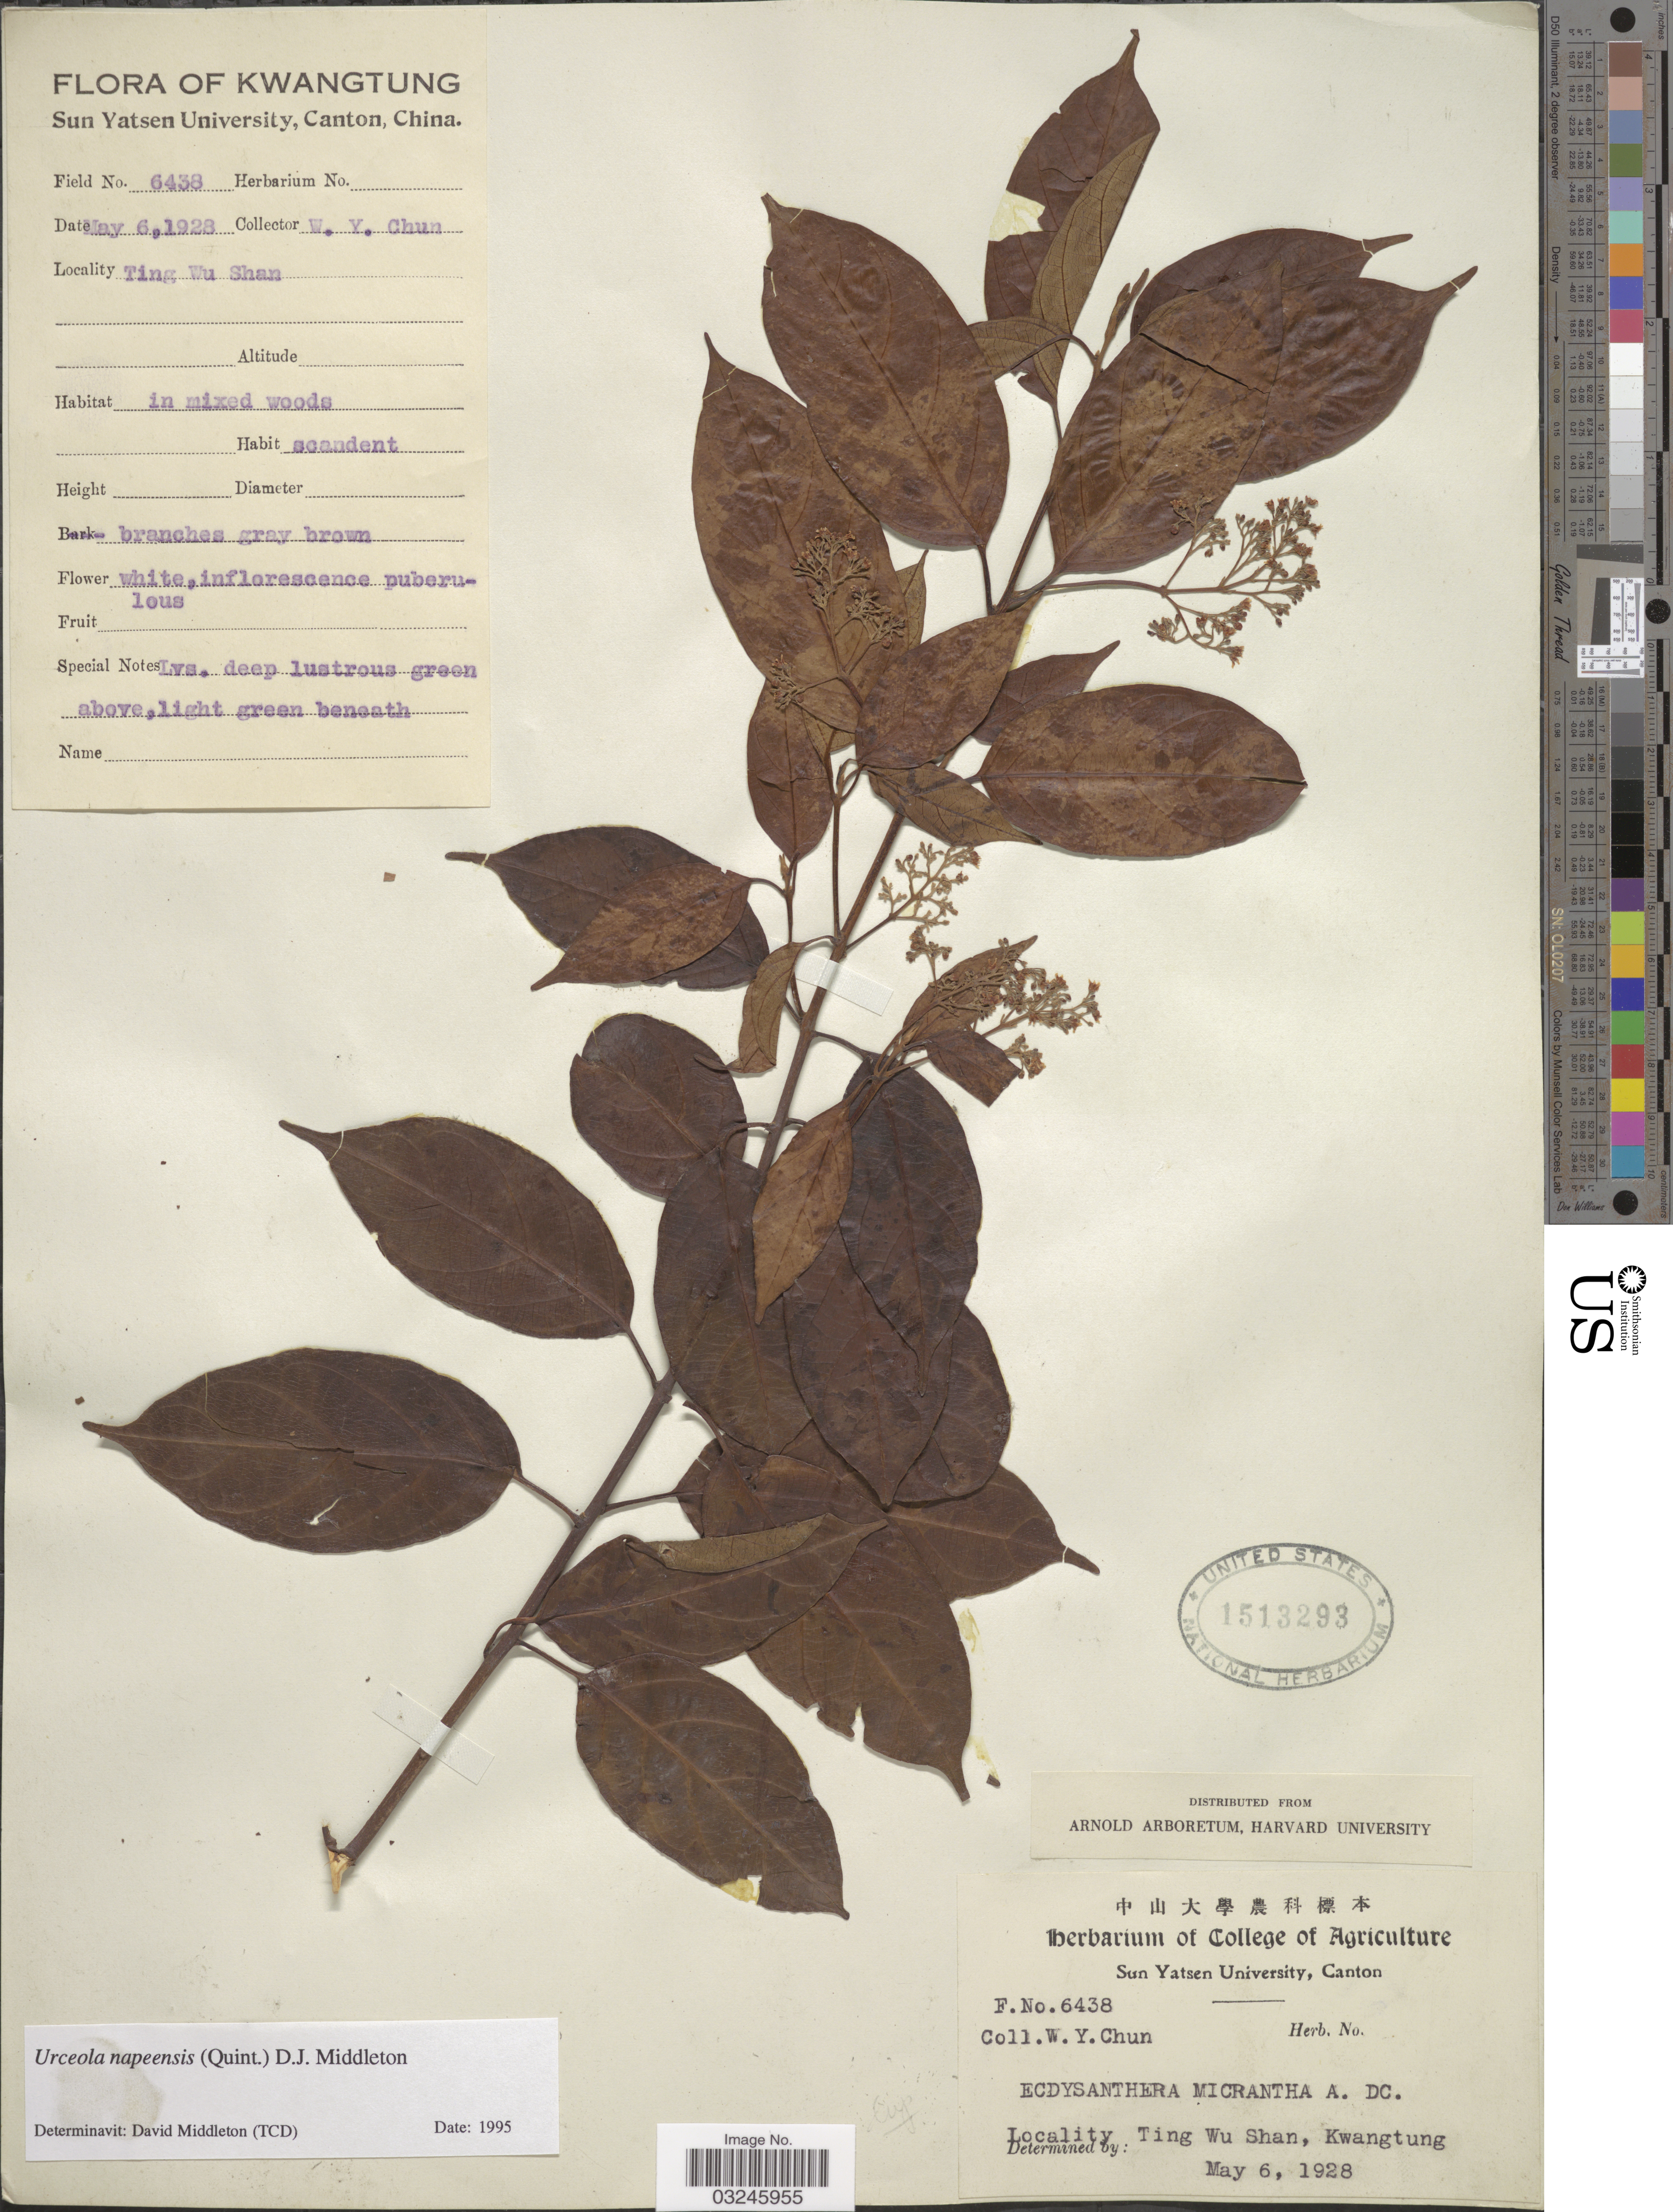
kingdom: Plantae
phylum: Tracheophyta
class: Magnoliopsida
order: Gentianales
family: Apocynaceae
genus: Urceola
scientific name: Urceola napeensis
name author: (Quintaret) D.J. Middleton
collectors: W. Y. Chun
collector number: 6438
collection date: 1928-05-06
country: China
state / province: Guangdong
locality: Ting Wu Shan, Kwangtung.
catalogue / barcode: US 1513293